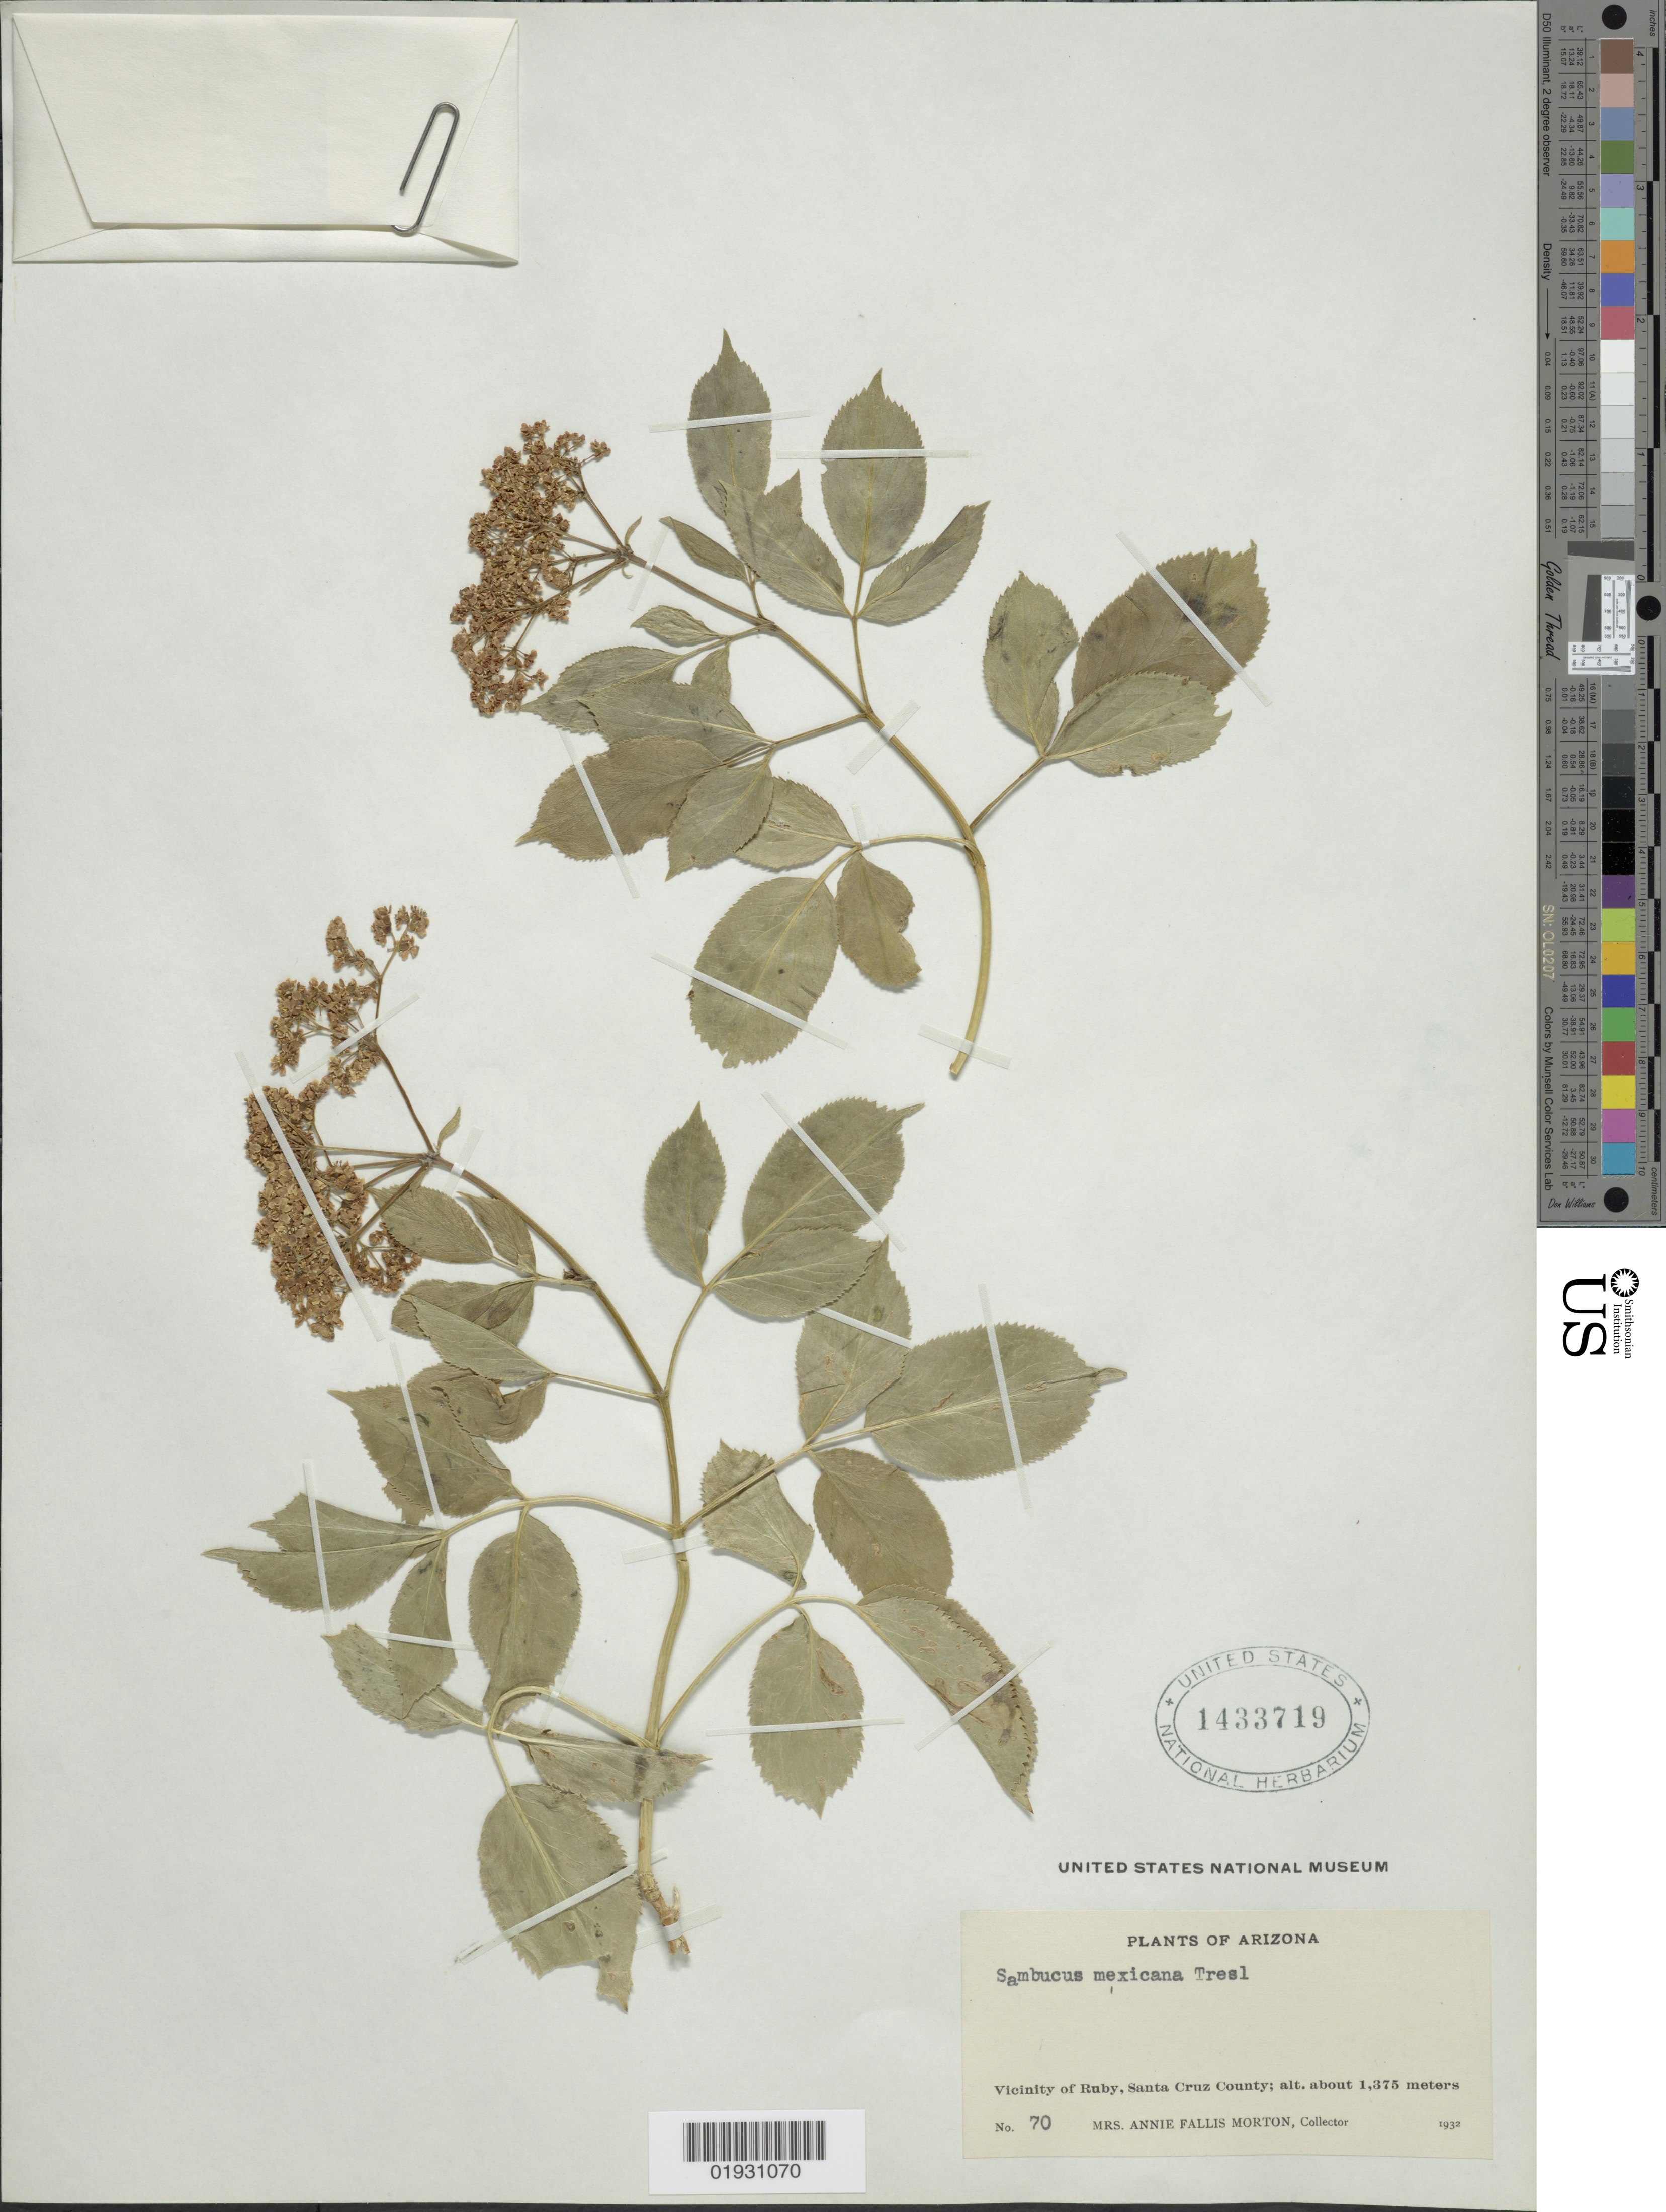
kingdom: Plantae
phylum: Tracheophyta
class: Magnoliopsida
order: Dipsacales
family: Viburnaceae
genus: Sambucus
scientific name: Sambucus mexicana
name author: C. Presl ex DC.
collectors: A. F. Morton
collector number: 70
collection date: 1932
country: United States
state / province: Arizona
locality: Vicinity of Ruby, Santa Cruz County.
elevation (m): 1375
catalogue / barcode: US 1433719